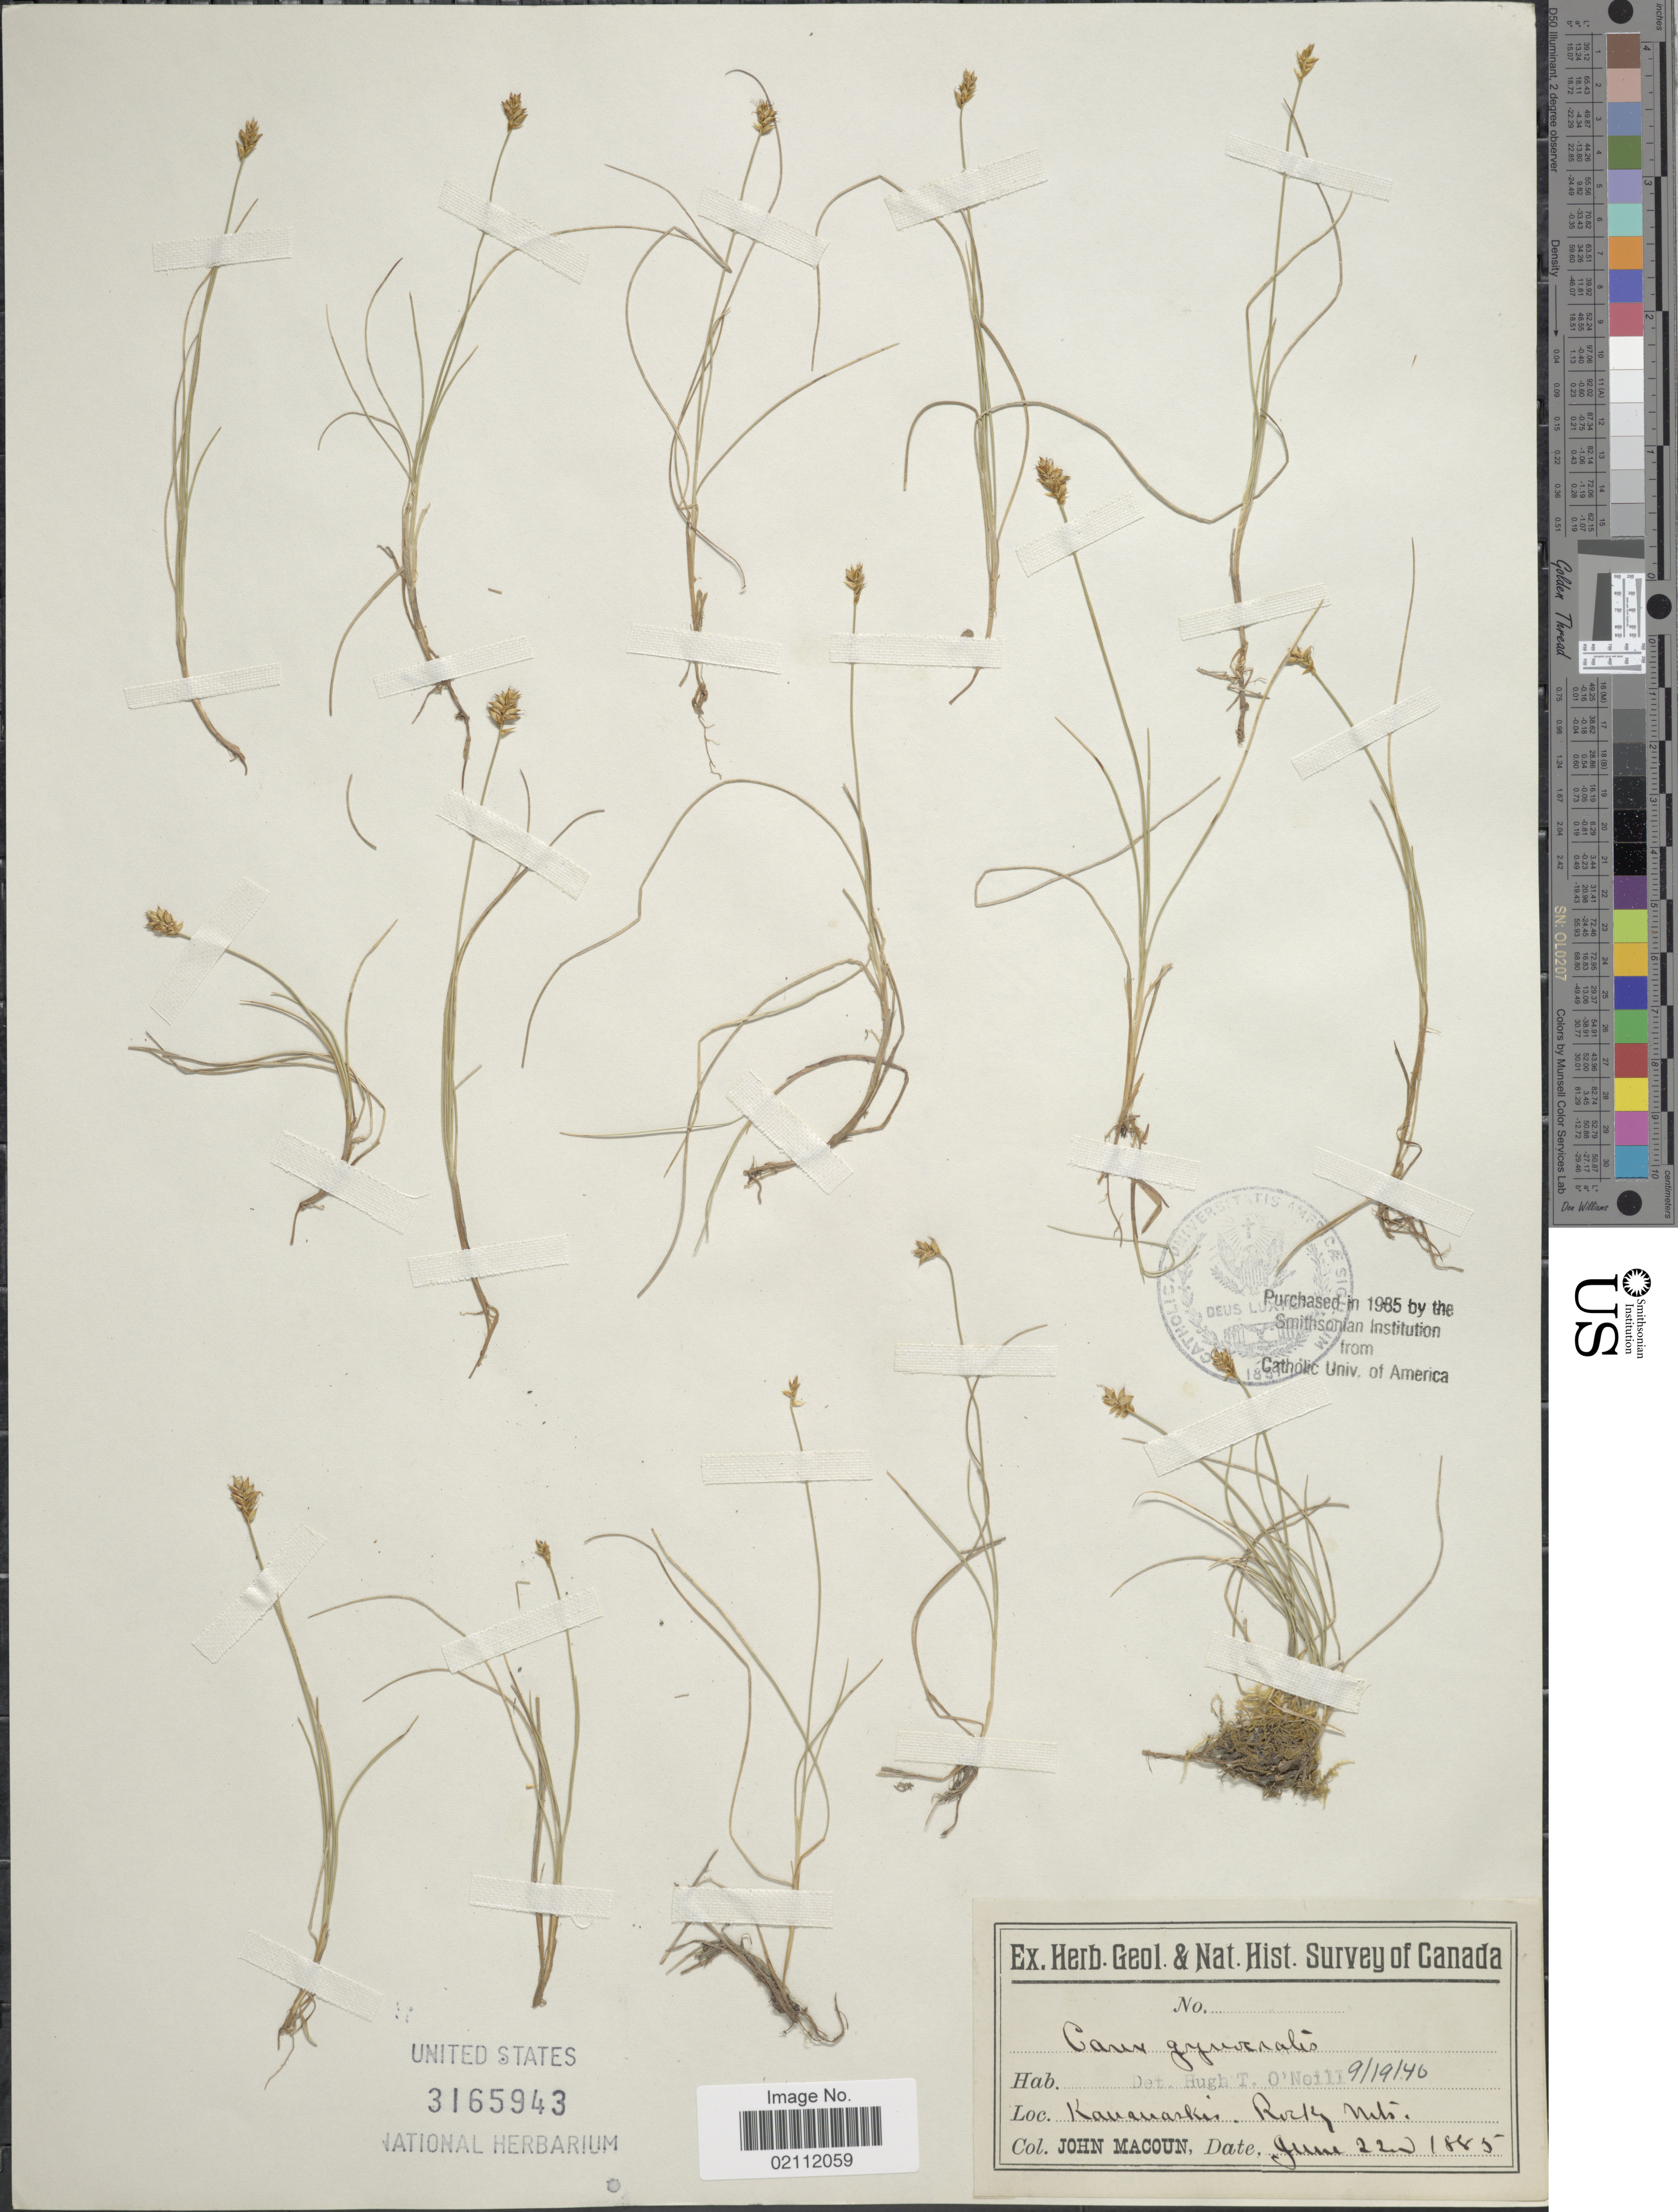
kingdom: Plantae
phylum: Tracheophyta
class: Liliopsida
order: Poales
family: Cyperaceae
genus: Carex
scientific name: Carex nardina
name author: (Hornem.) Fr.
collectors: J. Macoun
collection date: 1885-06-22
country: Canada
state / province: Alberta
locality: Kananaskis Rocky Mts.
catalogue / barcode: US 3165943